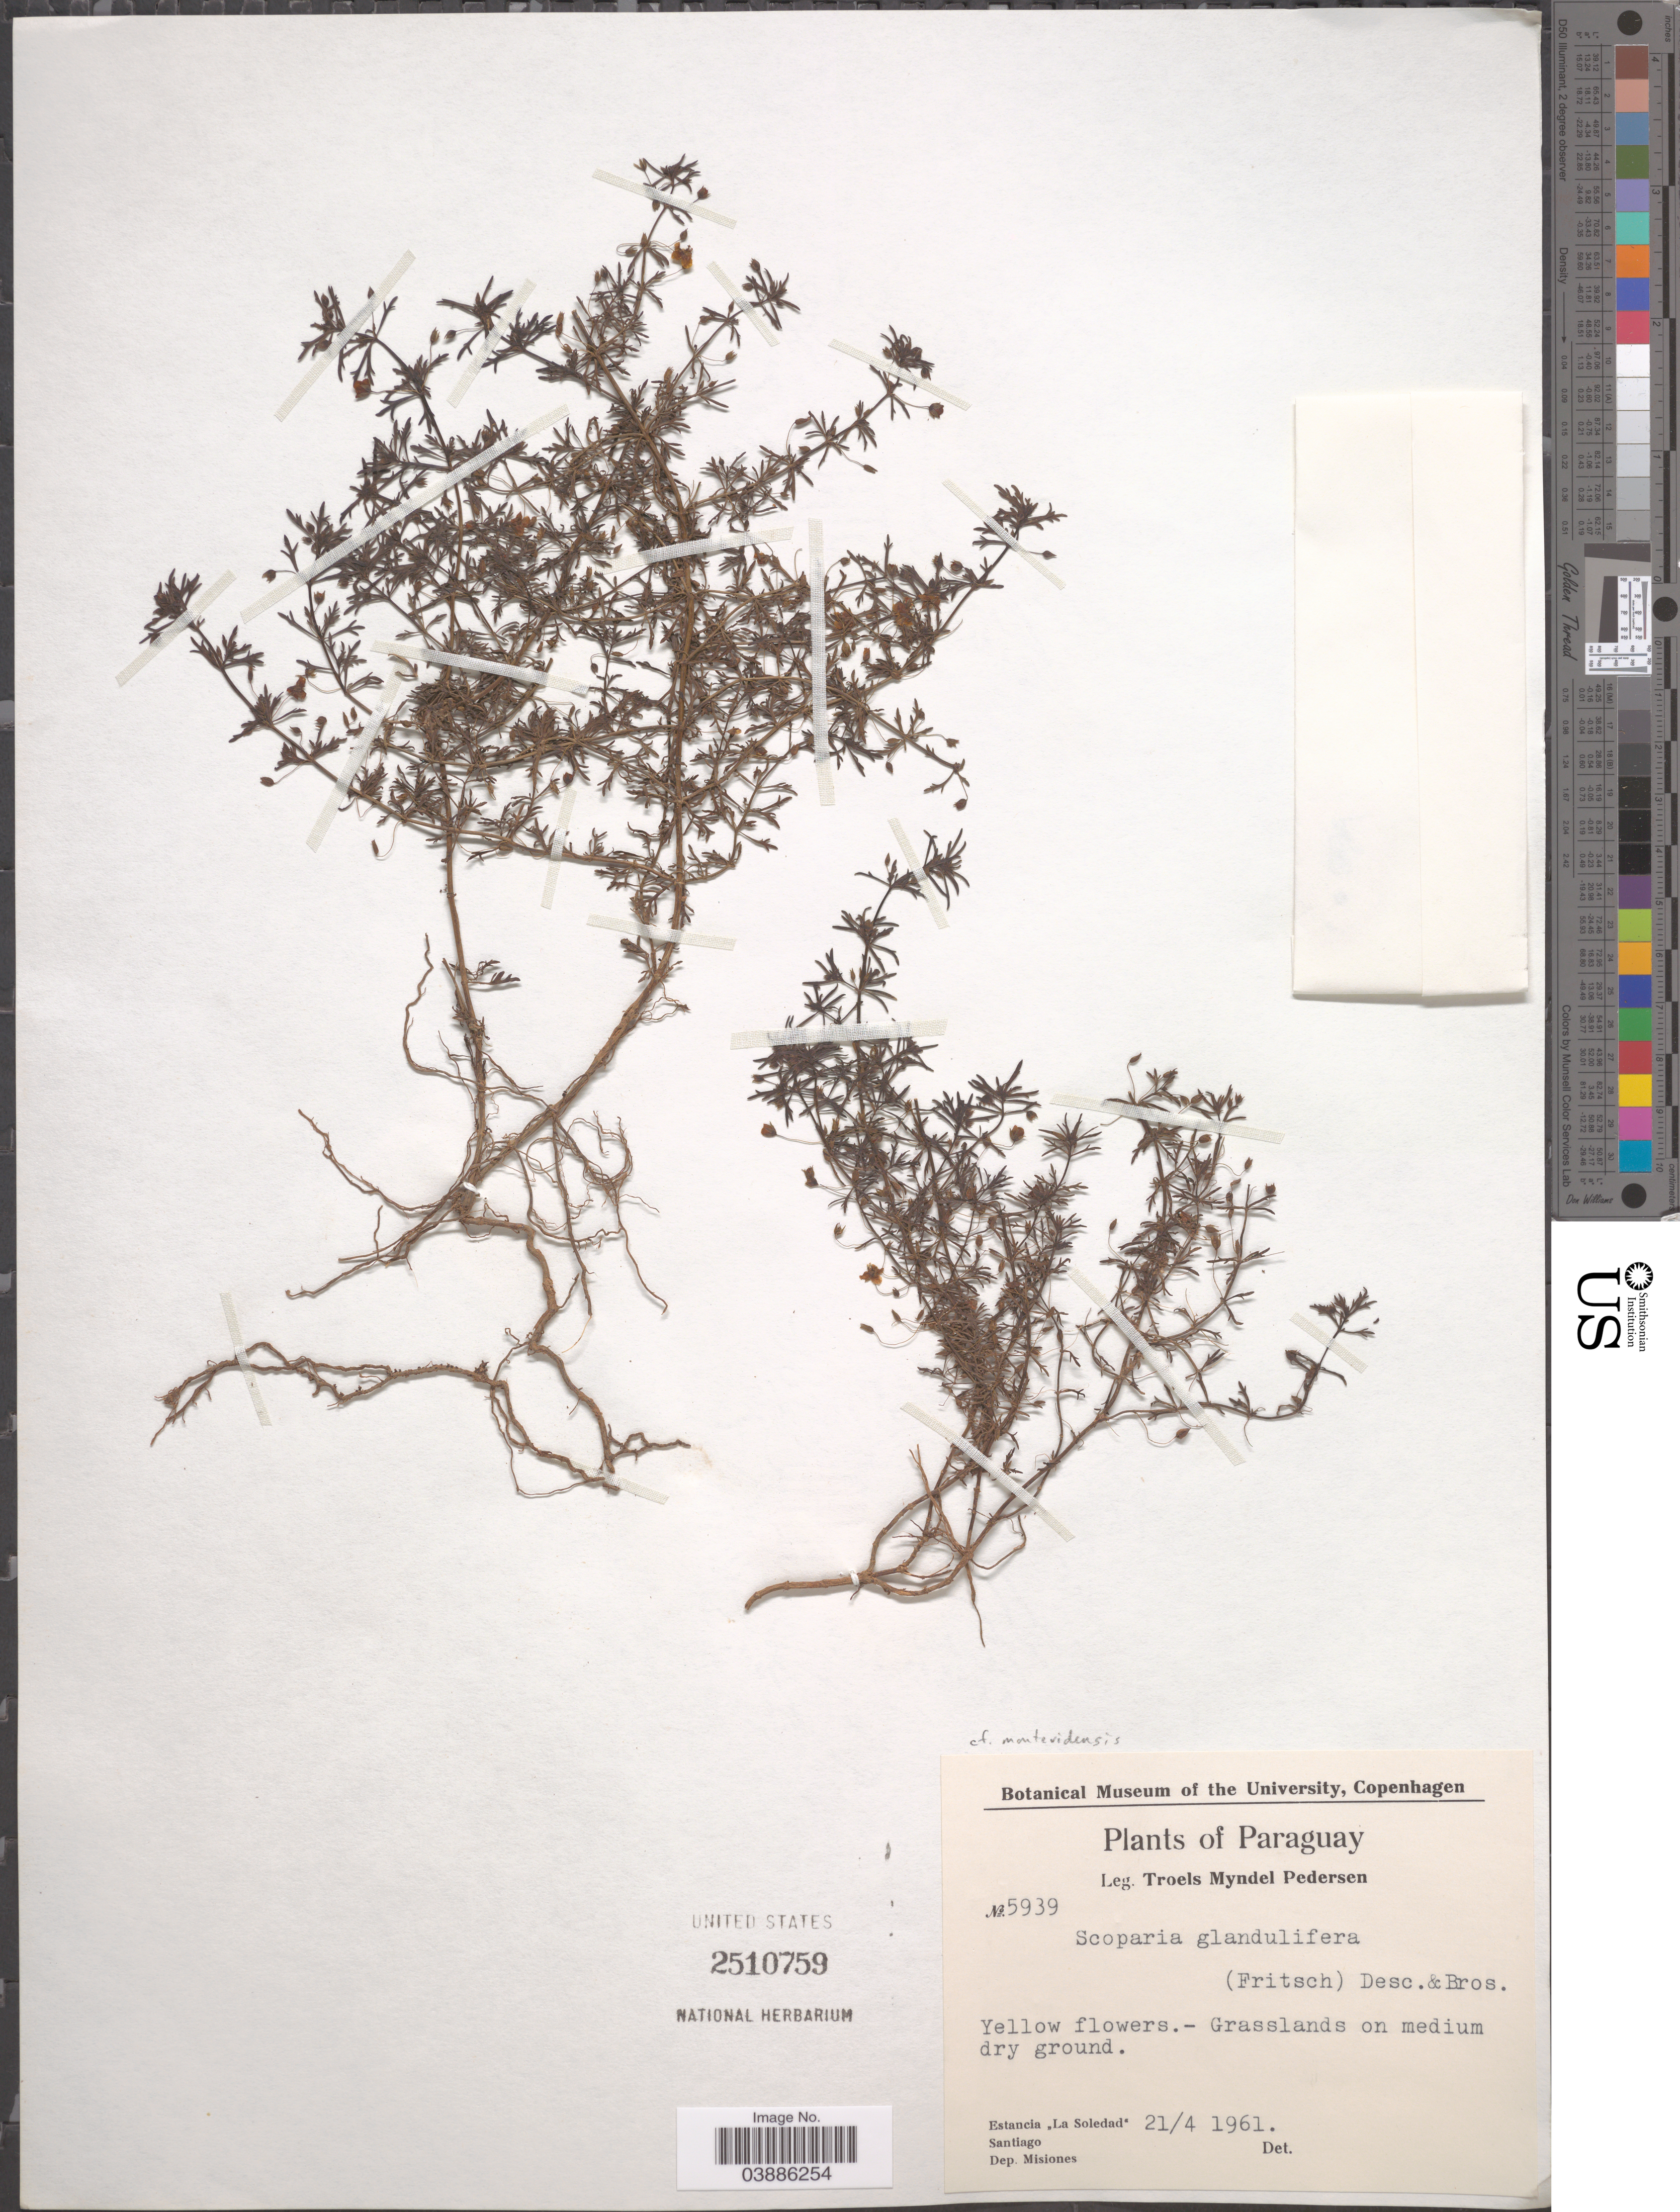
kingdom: Plantae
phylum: Tracheophyta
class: Magnoliopsida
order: Lamiales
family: Plantaginaceae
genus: Scoparia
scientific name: Scoparia montevidensis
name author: (Spreng.) R.E. Fr.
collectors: T. Pederson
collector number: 5939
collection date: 1961-04-21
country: Paraguay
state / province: Misiones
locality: Estancia "La Soledad". Santiago. Dep. Misiones.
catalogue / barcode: US 2510759